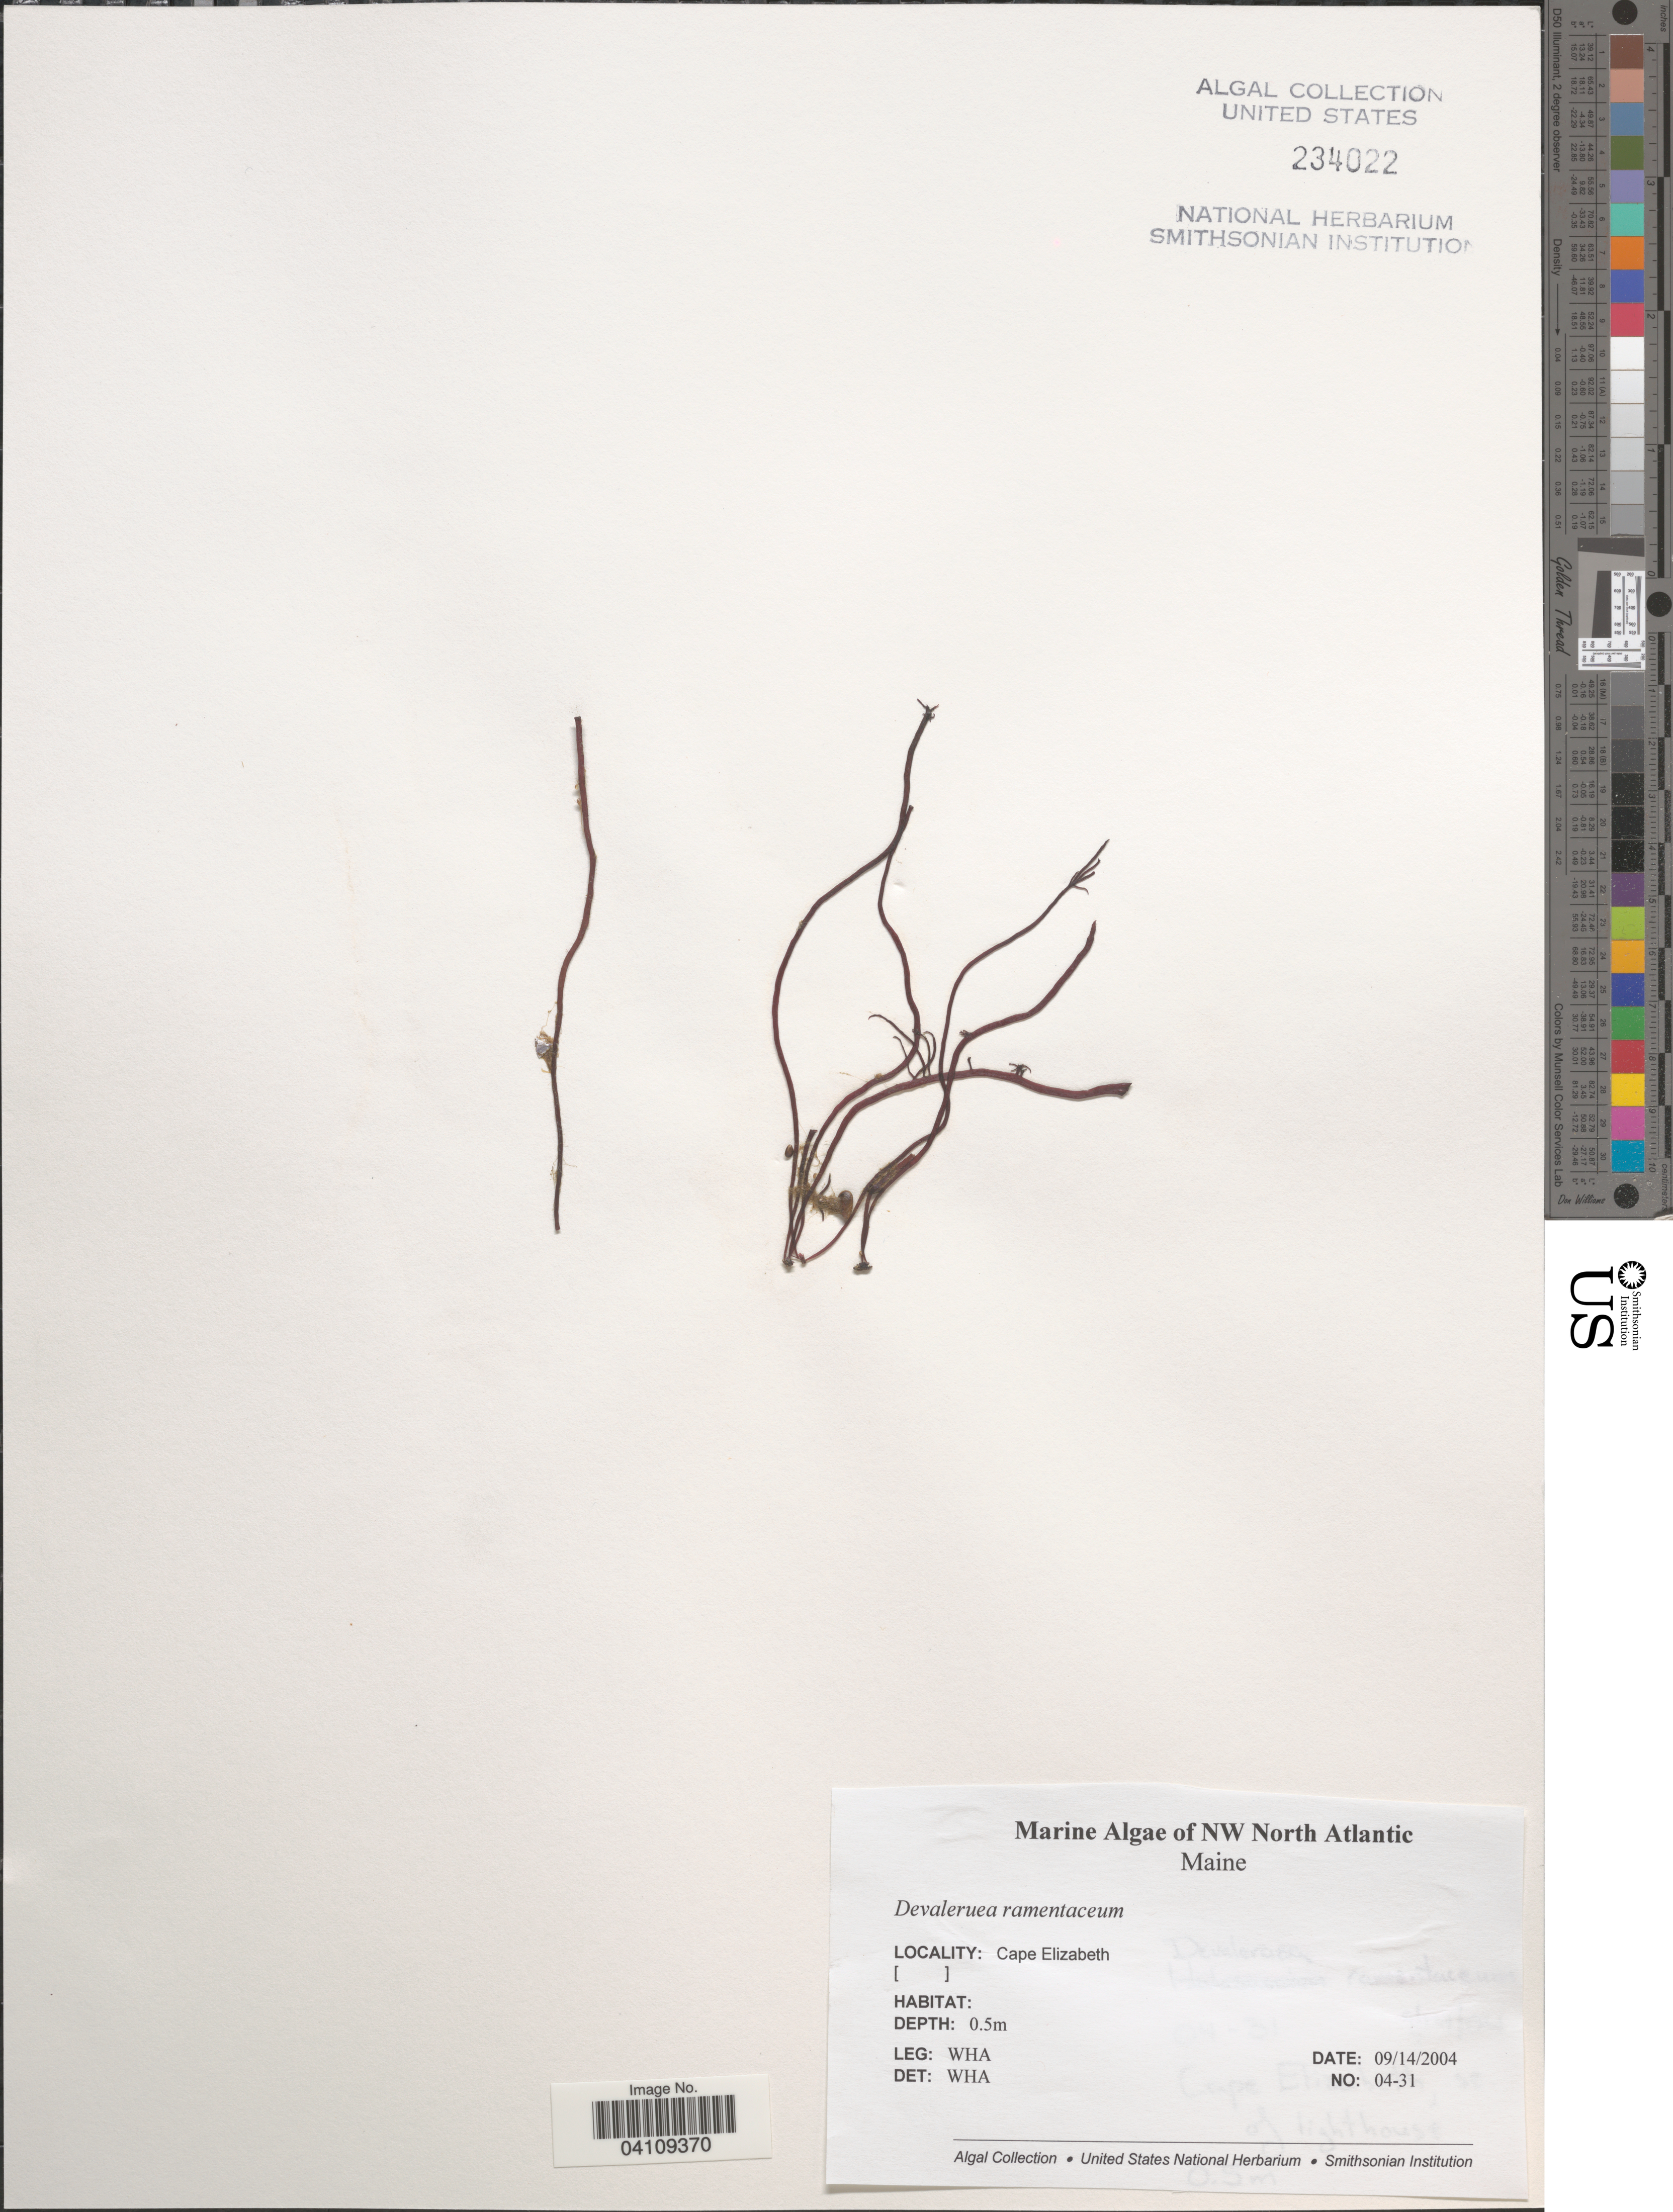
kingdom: Plantae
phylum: Rhodophyta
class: Florideophyceae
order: Palmariales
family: Palmariaceae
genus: Devaleraea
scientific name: Devaleraea ramentacea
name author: (L.) Guiry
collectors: W. H. Adey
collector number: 04-31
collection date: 2004-09-14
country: United States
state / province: Maine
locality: NW North Atlantic. Cape Elizabeth.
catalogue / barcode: US 234022